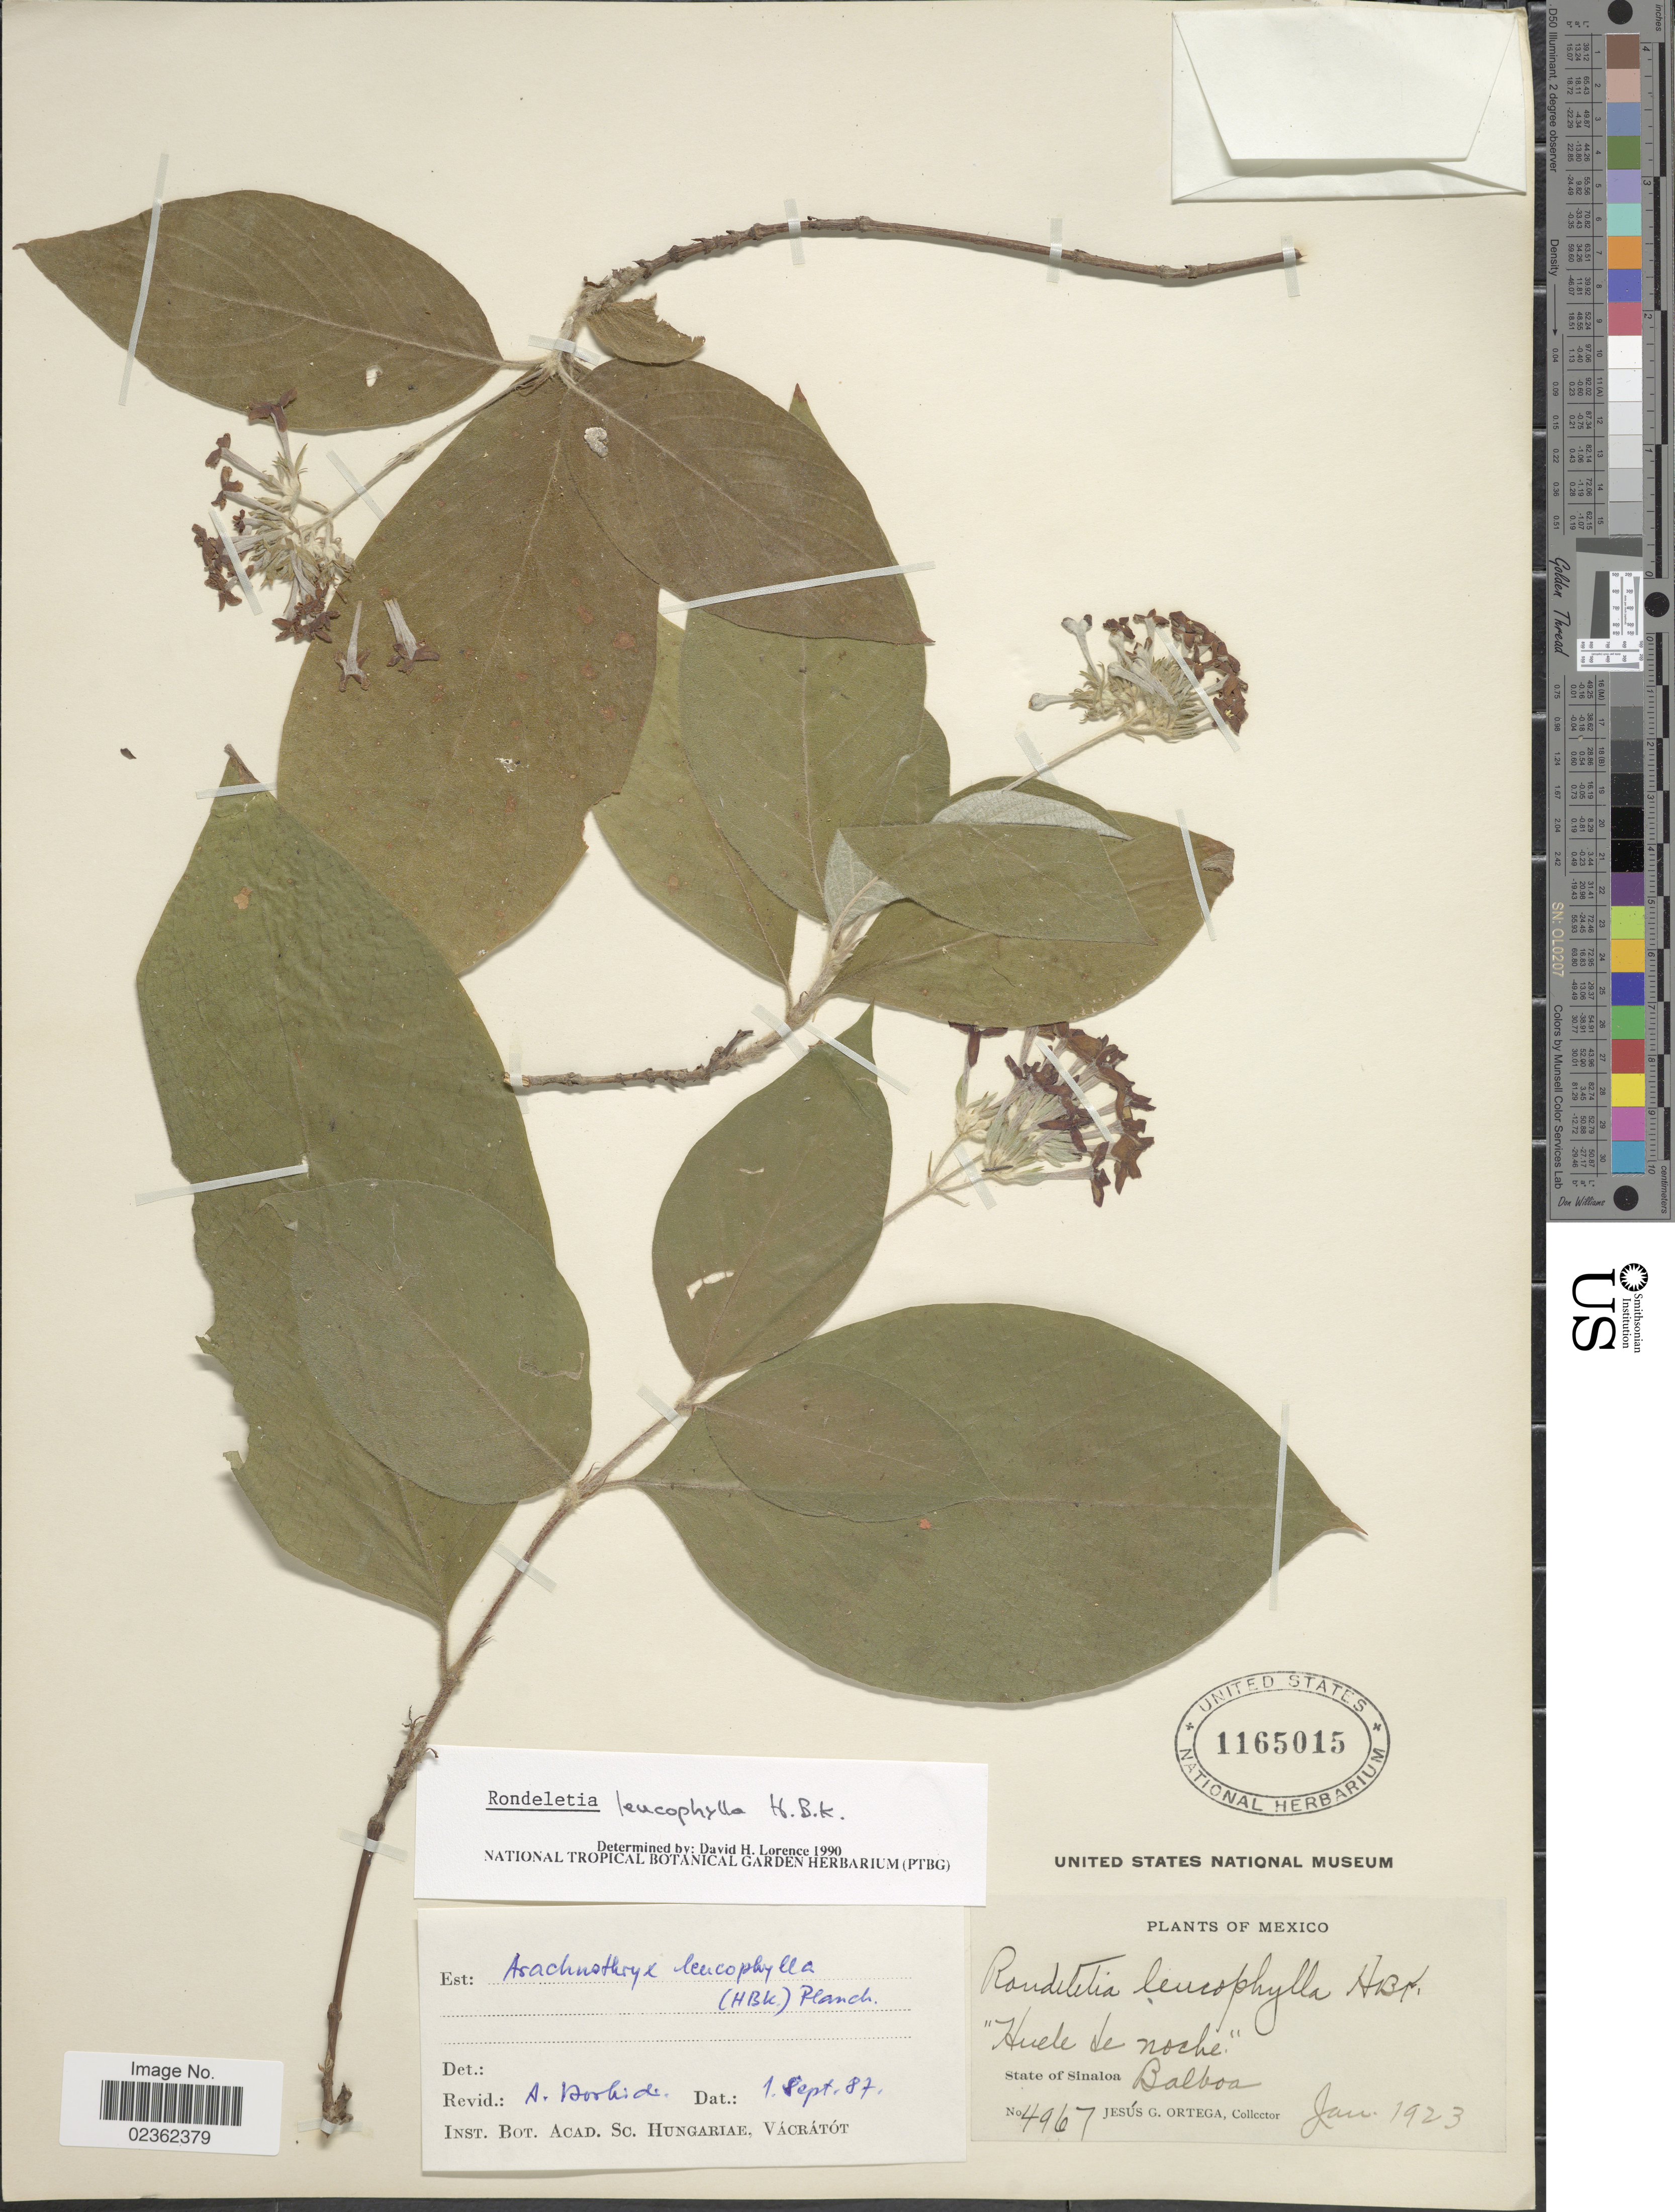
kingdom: Plantae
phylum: Tracheophyta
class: Magnoliopsida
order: Gentianales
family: Rubiaceae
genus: Arachnothryx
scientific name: Arachnothryx leucophylla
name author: (Kunth) Planch.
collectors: J. Ortega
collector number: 4967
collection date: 1923-01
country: Mexico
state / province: Sinaloa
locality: Balboa.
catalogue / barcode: US 1165015